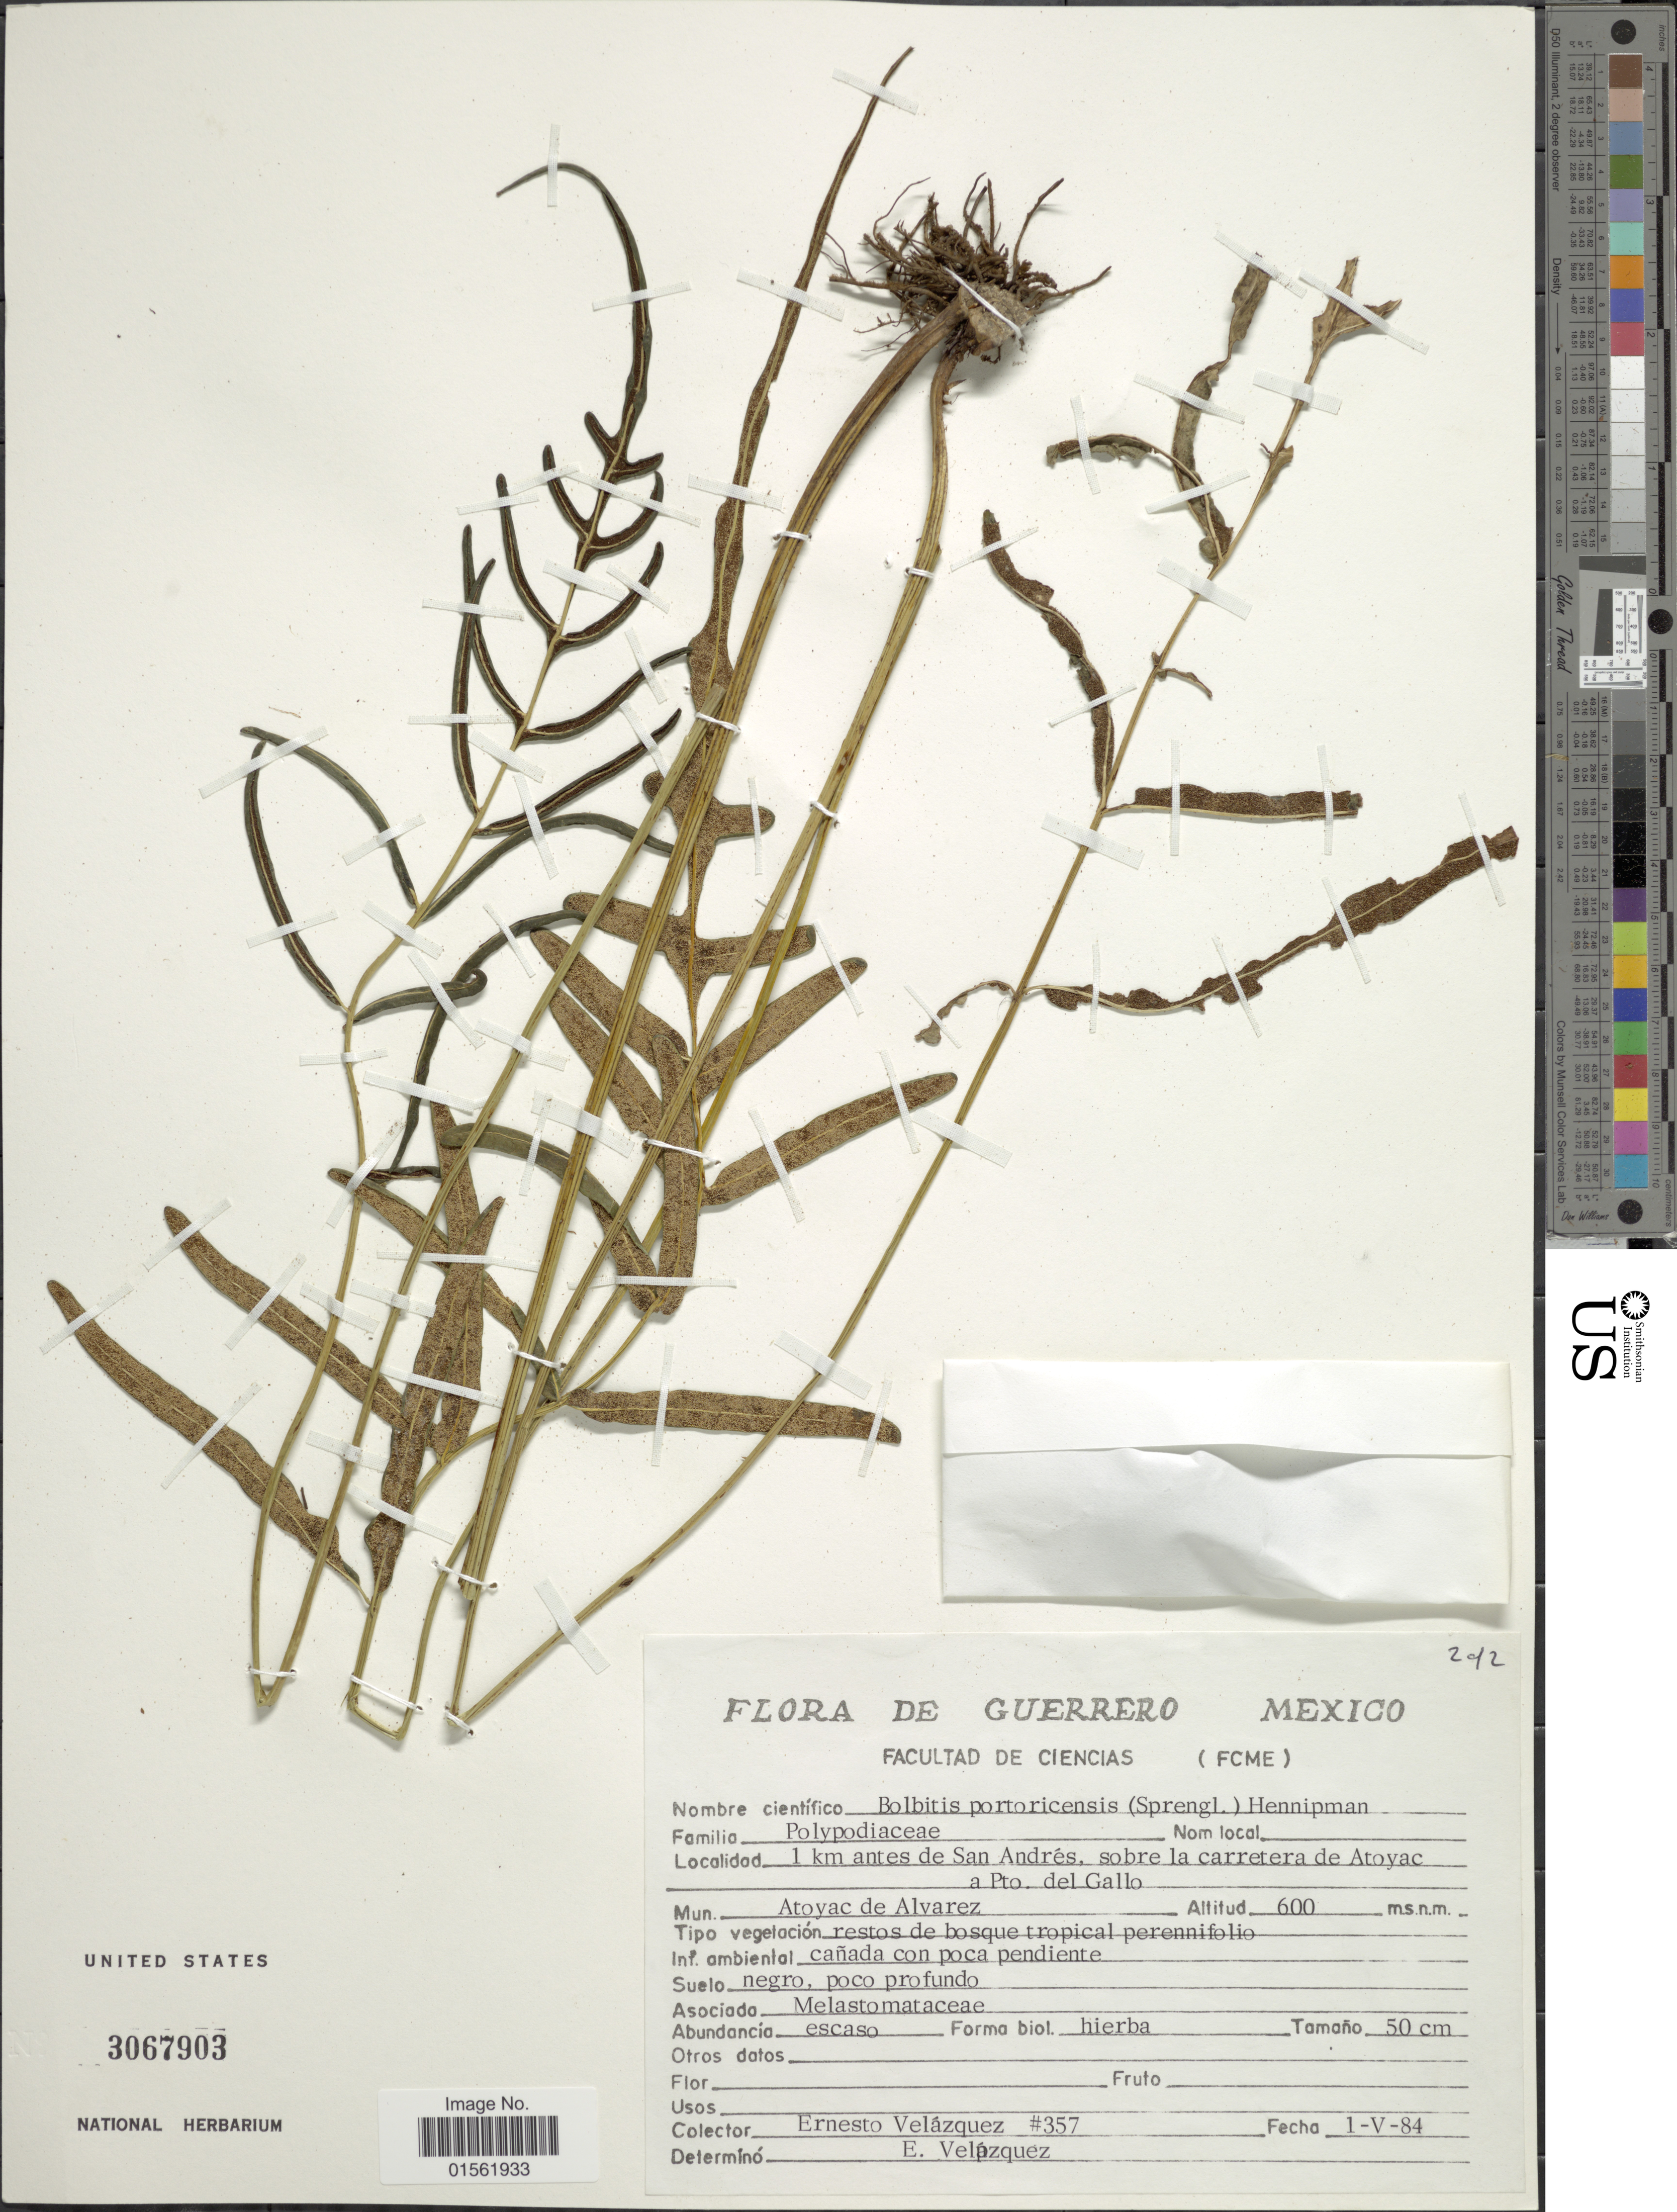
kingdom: Plantae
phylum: Tracheophyta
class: Polypodiopsida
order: Polypodiales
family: Dryopteridaceae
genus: Bolbitis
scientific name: Bolbitis portoricensis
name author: (Spreng.) Hennipman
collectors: E. Velazquez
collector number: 357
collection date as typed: Transcribed d/m/y: 1/5/84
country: Mexico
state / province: Guerrero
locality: Facultad de Ciencas. 1 km antes de San Andrés, sobre la carretera de Atoyac a pto. del Gallo. Mun. Atoyac de Alvarez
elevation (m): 600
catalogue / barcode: US 3067903